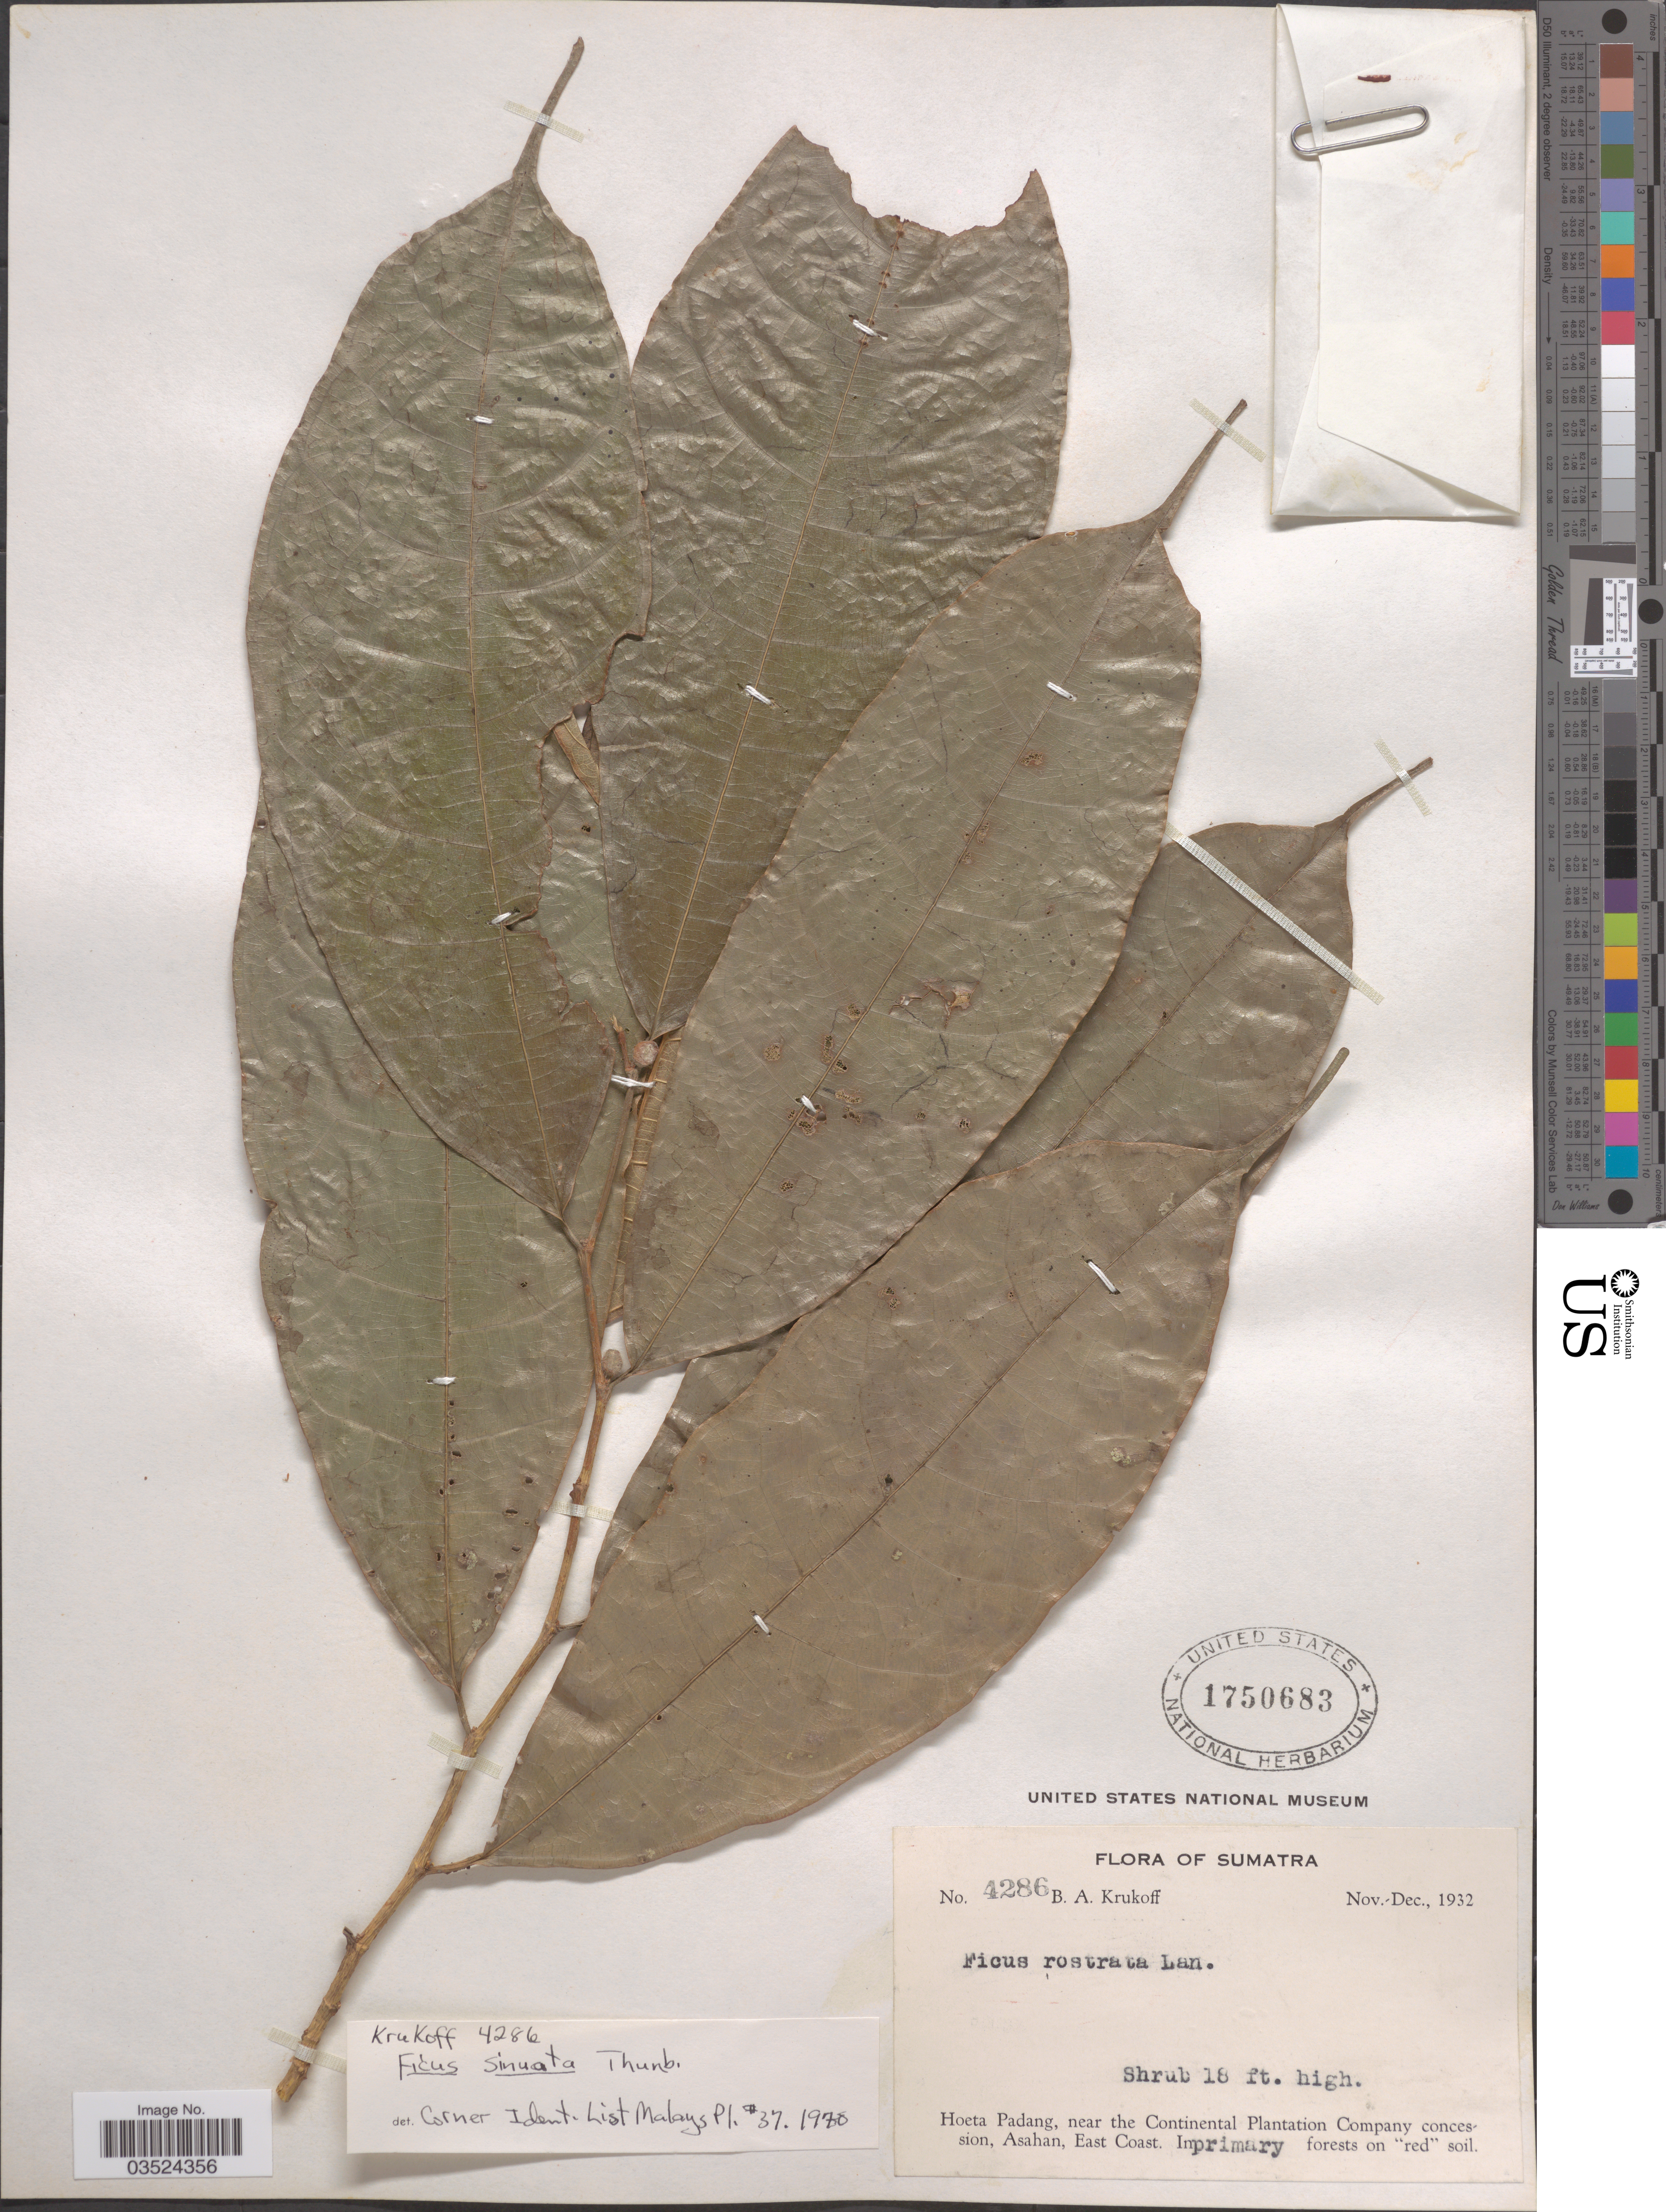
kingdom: Plantae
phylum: Tracheophyta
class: Magnoliopsida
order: Rosales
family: Moraceae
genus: Ficus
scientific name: Ficus sinuata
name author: Thunb.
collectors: B. A. Krukoff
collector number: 4286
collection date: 1932-11/1932-12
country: Indonesia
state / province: Sumatra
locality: Hoeta Padang, near the Continental Plantation Company concession, Asahan, East Coast.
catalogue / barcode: US 1750683